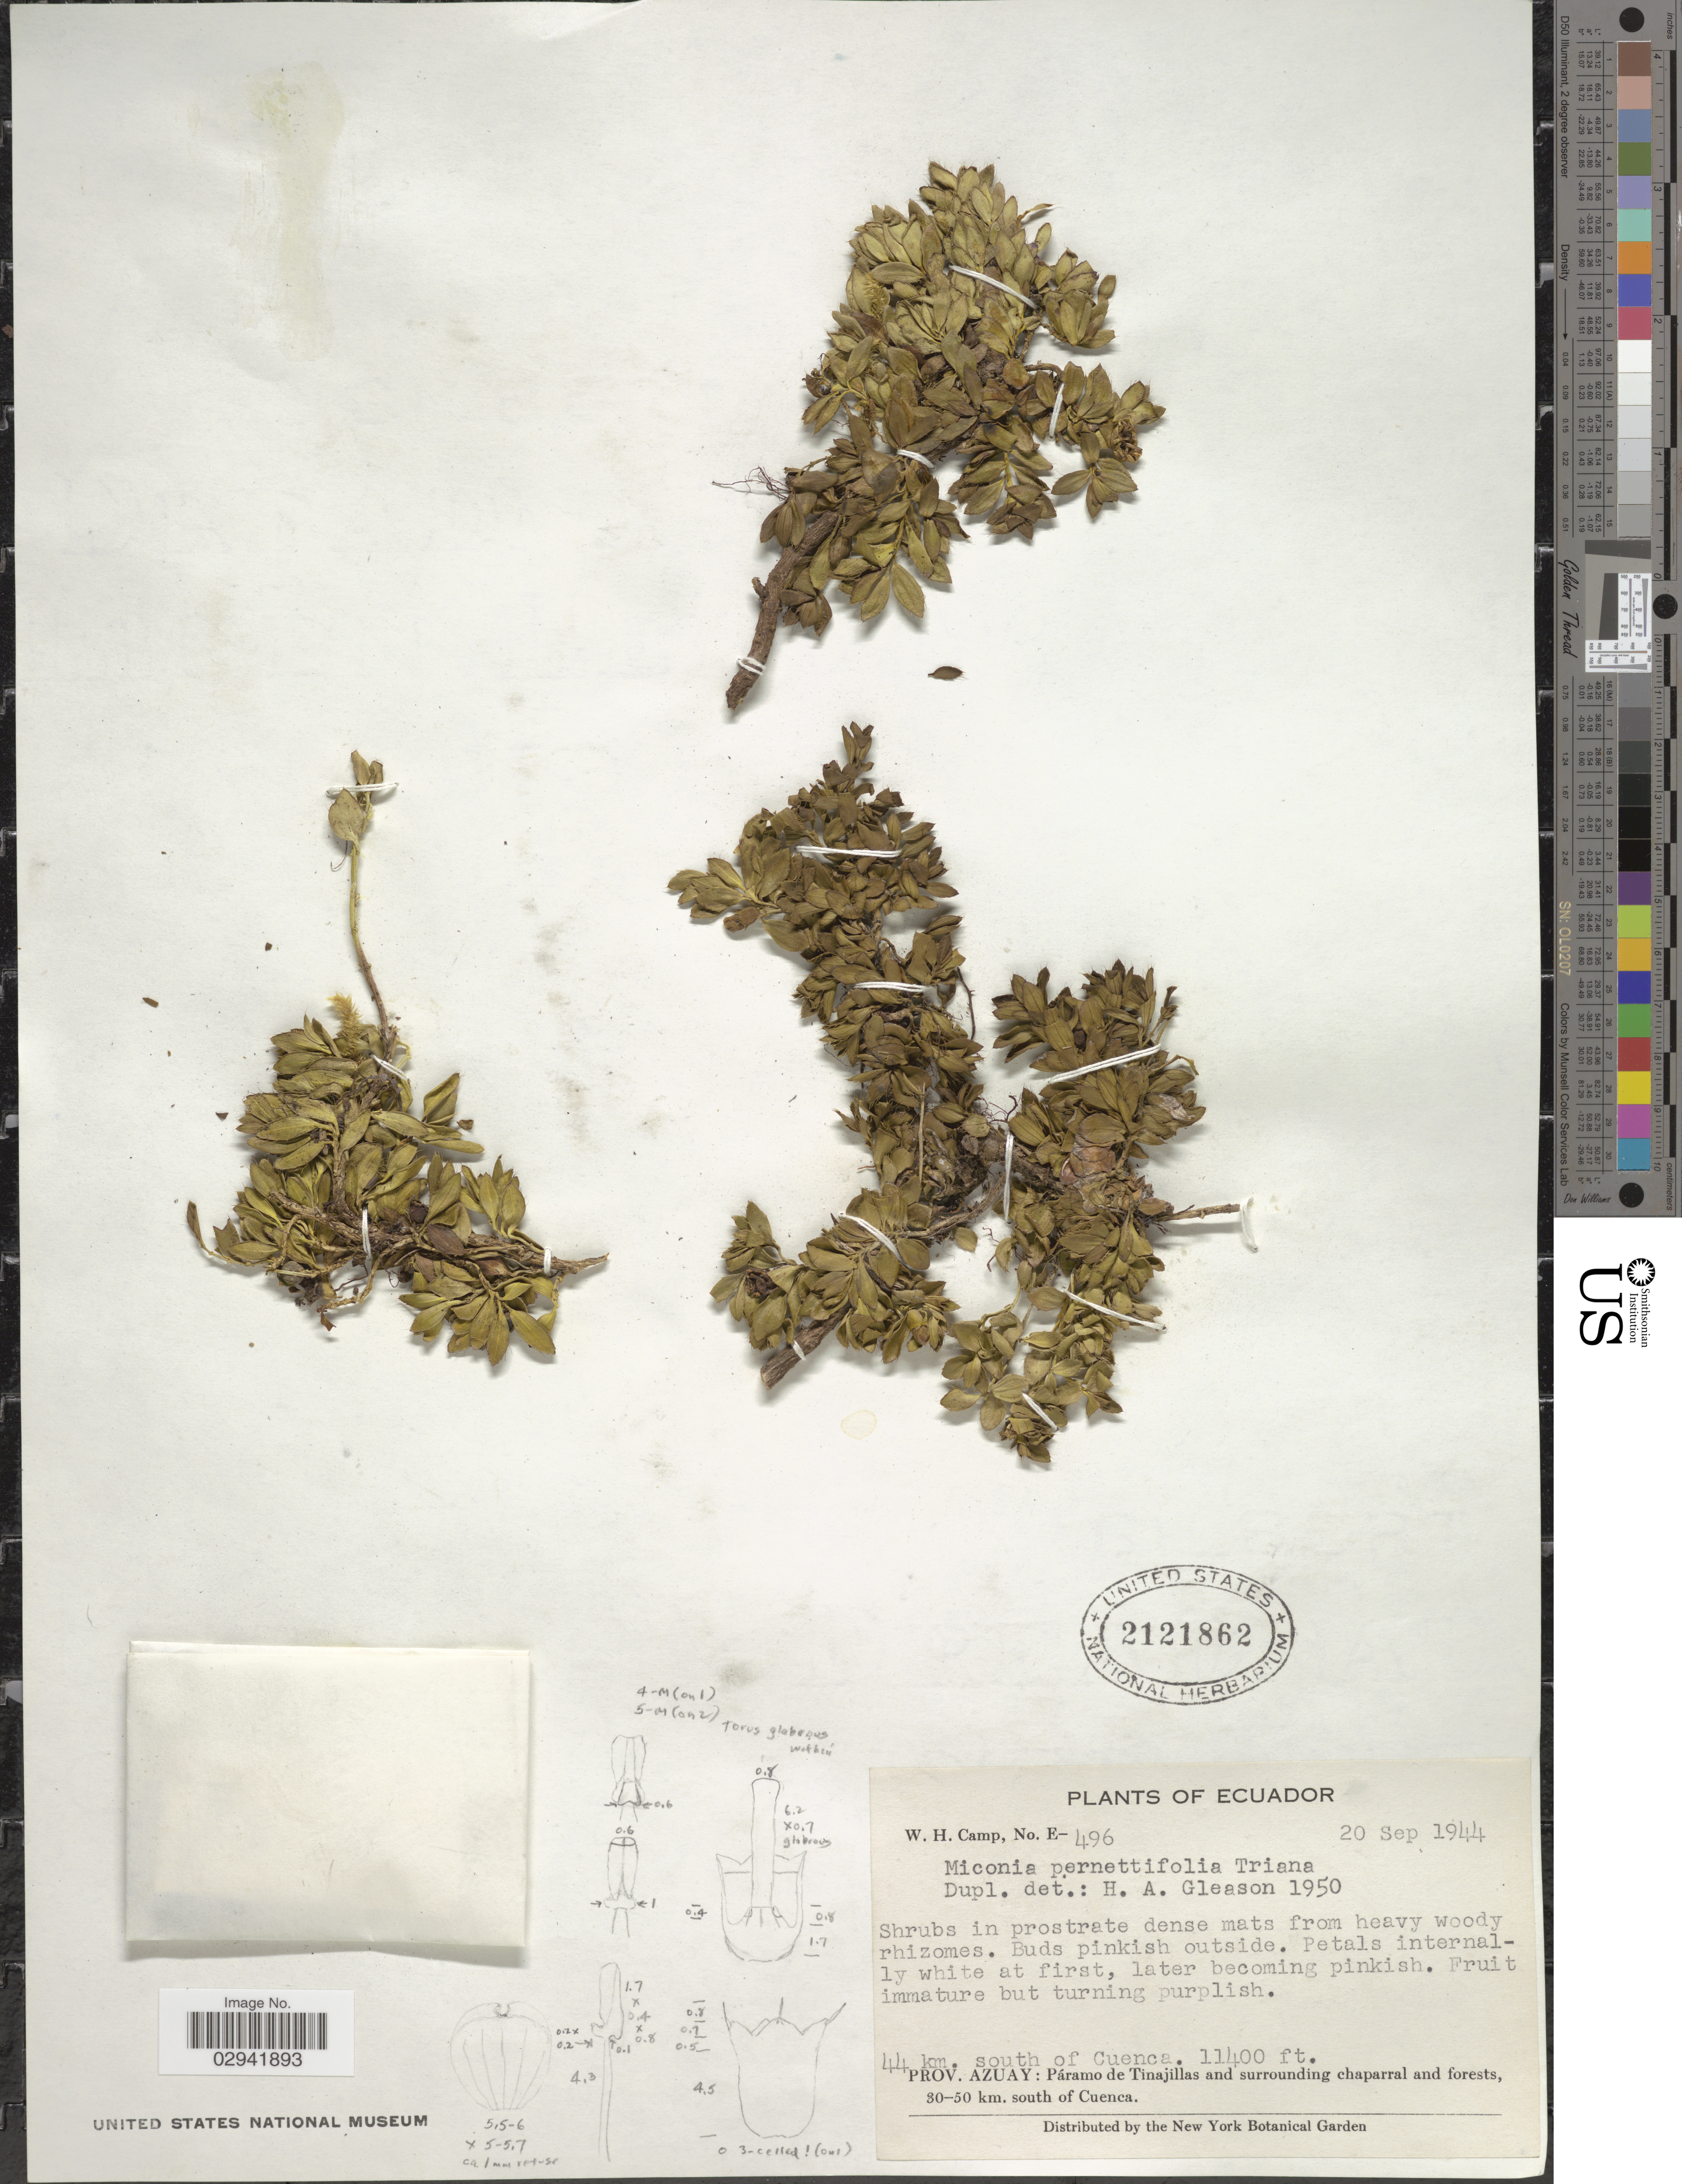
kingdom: Plantae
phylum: Tracheophyta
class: Magnoliopsida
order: Myrtales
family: Melastomataceae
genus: Miconia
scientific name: Miconia pernettifolia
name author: Triana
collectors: W. H. Camp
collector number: E-496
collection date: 1944-09-20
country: Ecuador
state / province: Azuay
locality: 44 km. south of Cuenca. Prov. Azuay: Páramo de Tinajillas and surrounding chaparral and forests, 30-50 km. south of Cuenca.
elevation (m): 3475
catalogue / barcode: US 2121862